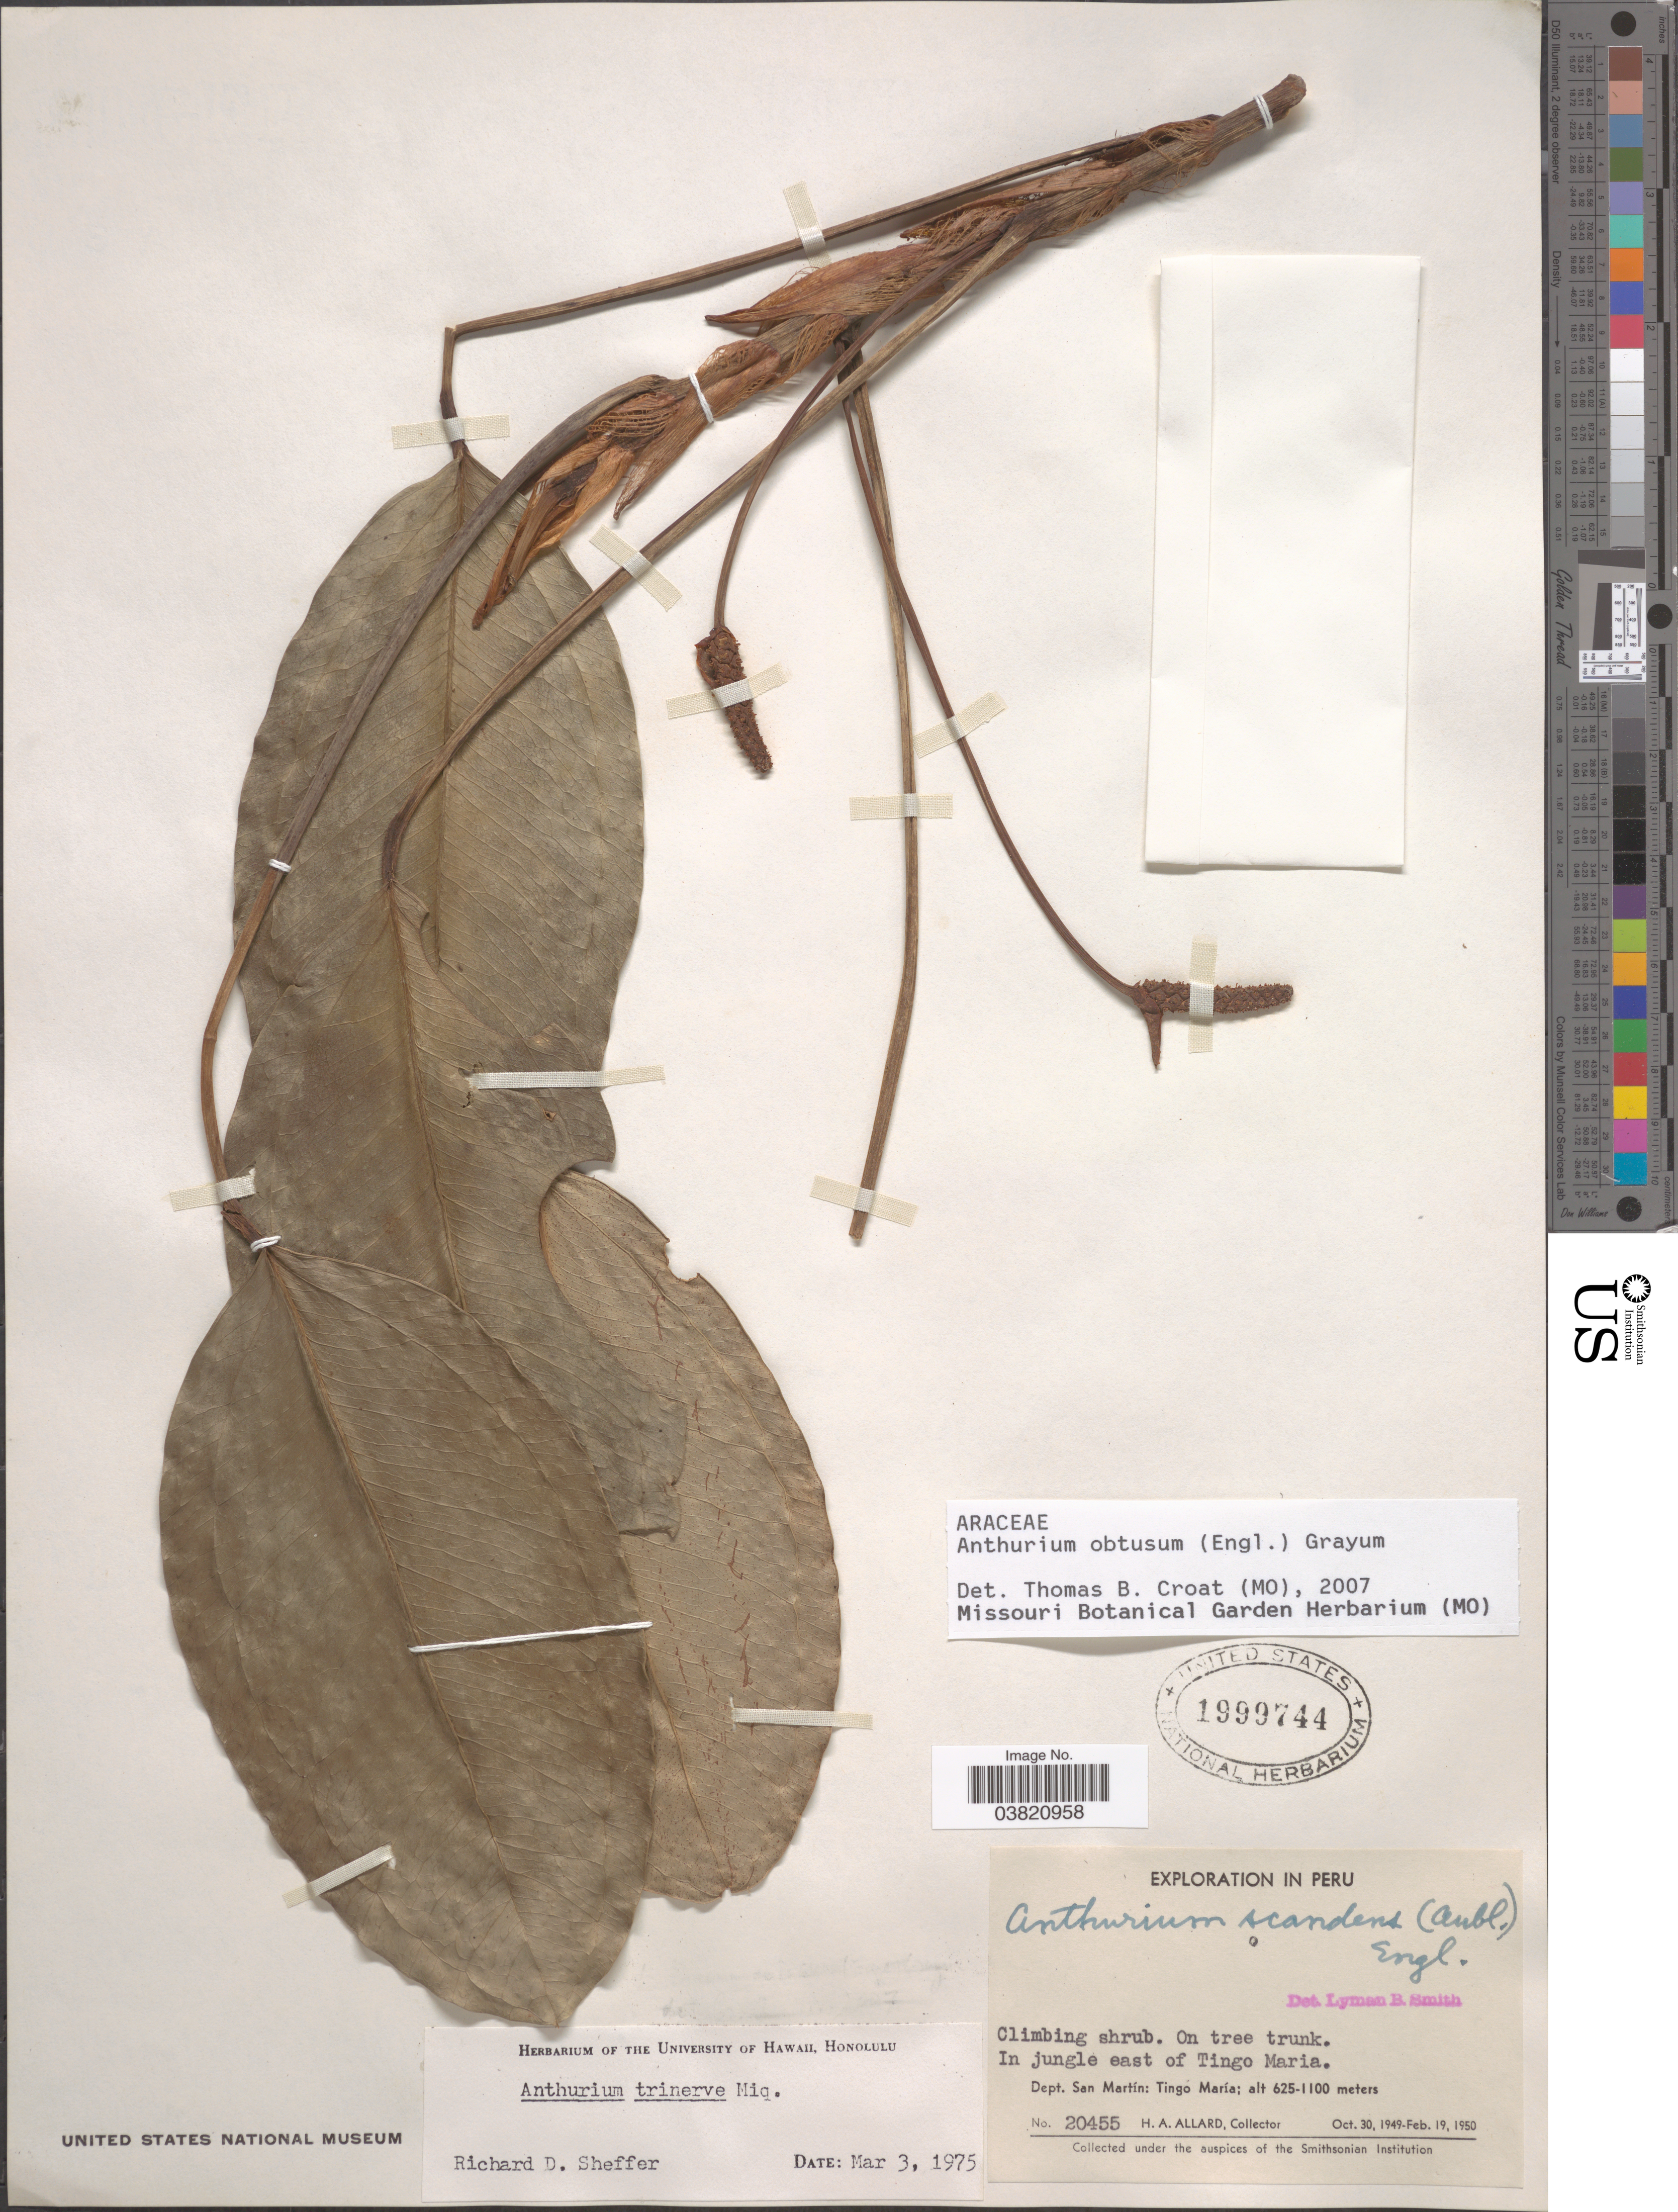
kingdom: Plantae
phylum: Tracheophyta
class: Liliopsida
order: Alismatales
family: Araceae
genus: Anthurium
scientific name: Anthurium obtusatum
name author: Engl.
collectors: H. A. Allard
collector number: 20455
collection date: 1949-10-30/1950-02-19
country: Peru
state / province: San Martín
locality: In jungle east of Tingo Maria. Dept. San Martín: Tingo María.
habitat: in jungle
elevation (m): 625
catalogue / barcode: US 1999744